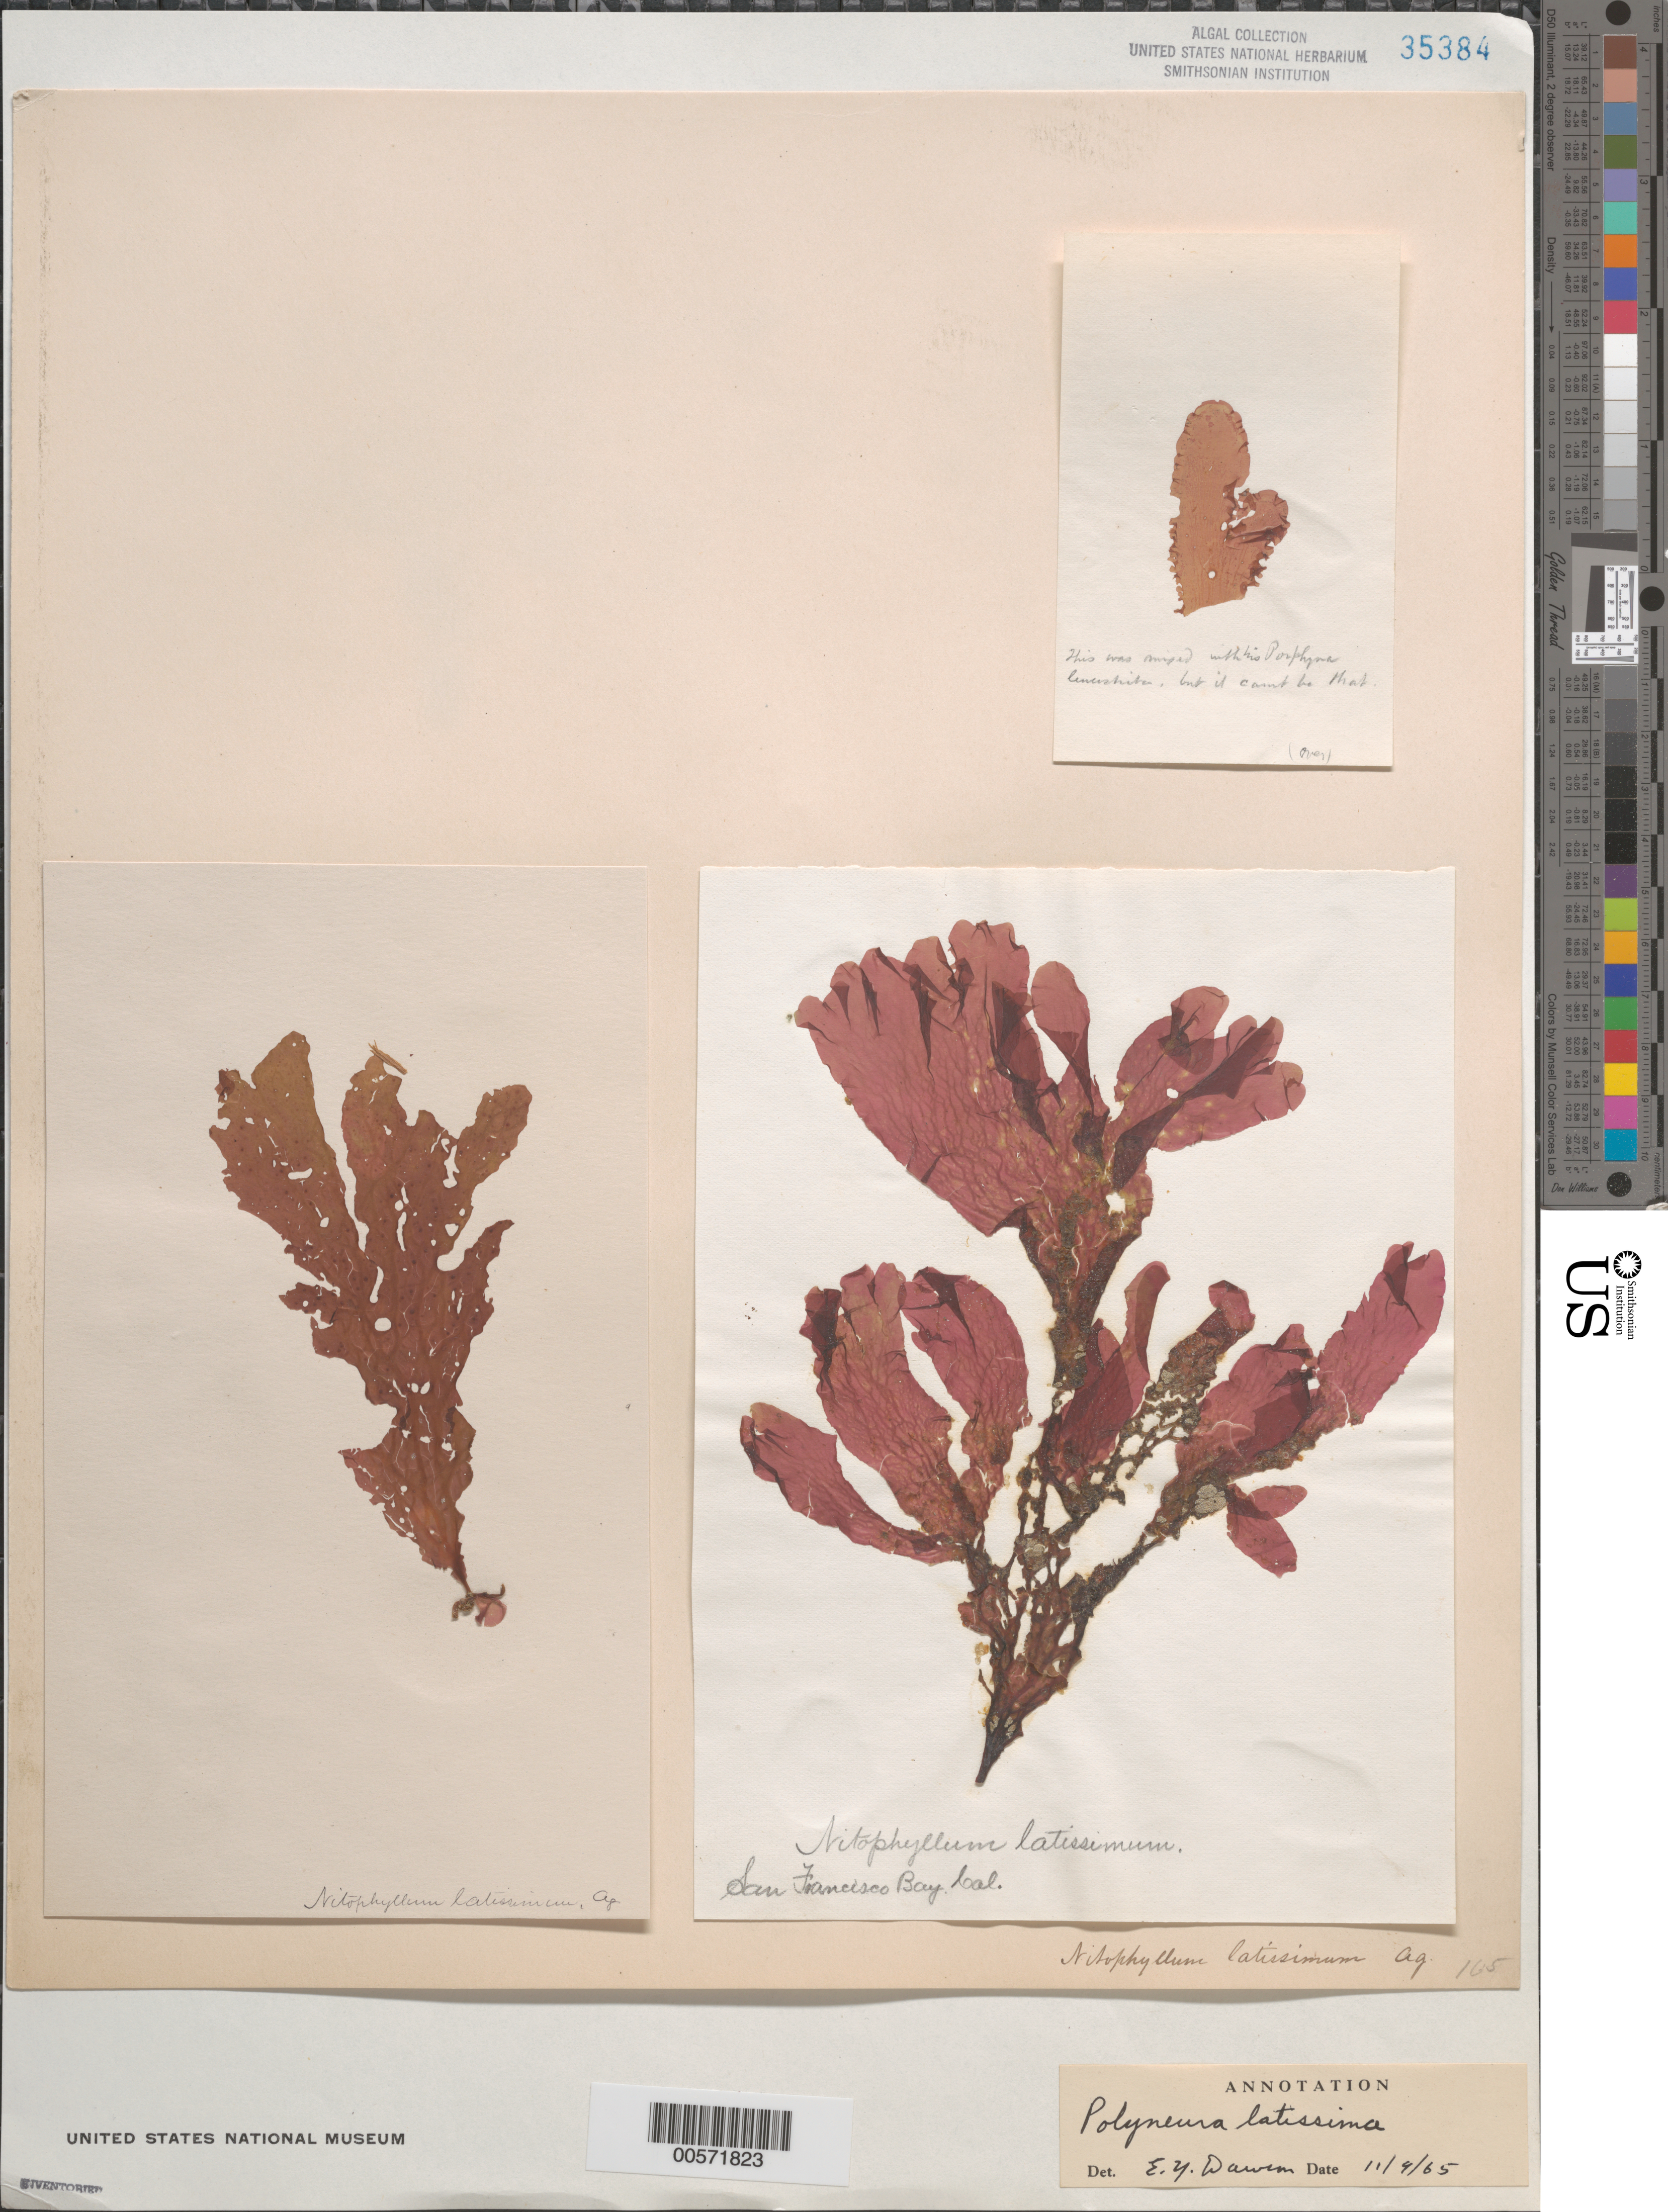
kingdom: Plantae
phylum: Rhodophyta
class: Florideophyceae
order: Ceramiales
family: Delesseriaceae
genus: Polyneura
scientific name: Polyneura latissima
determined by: Dawson, E. Y.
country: United States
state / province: California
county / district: San Francisco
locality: San Francisco Bay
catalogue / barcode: US 35384